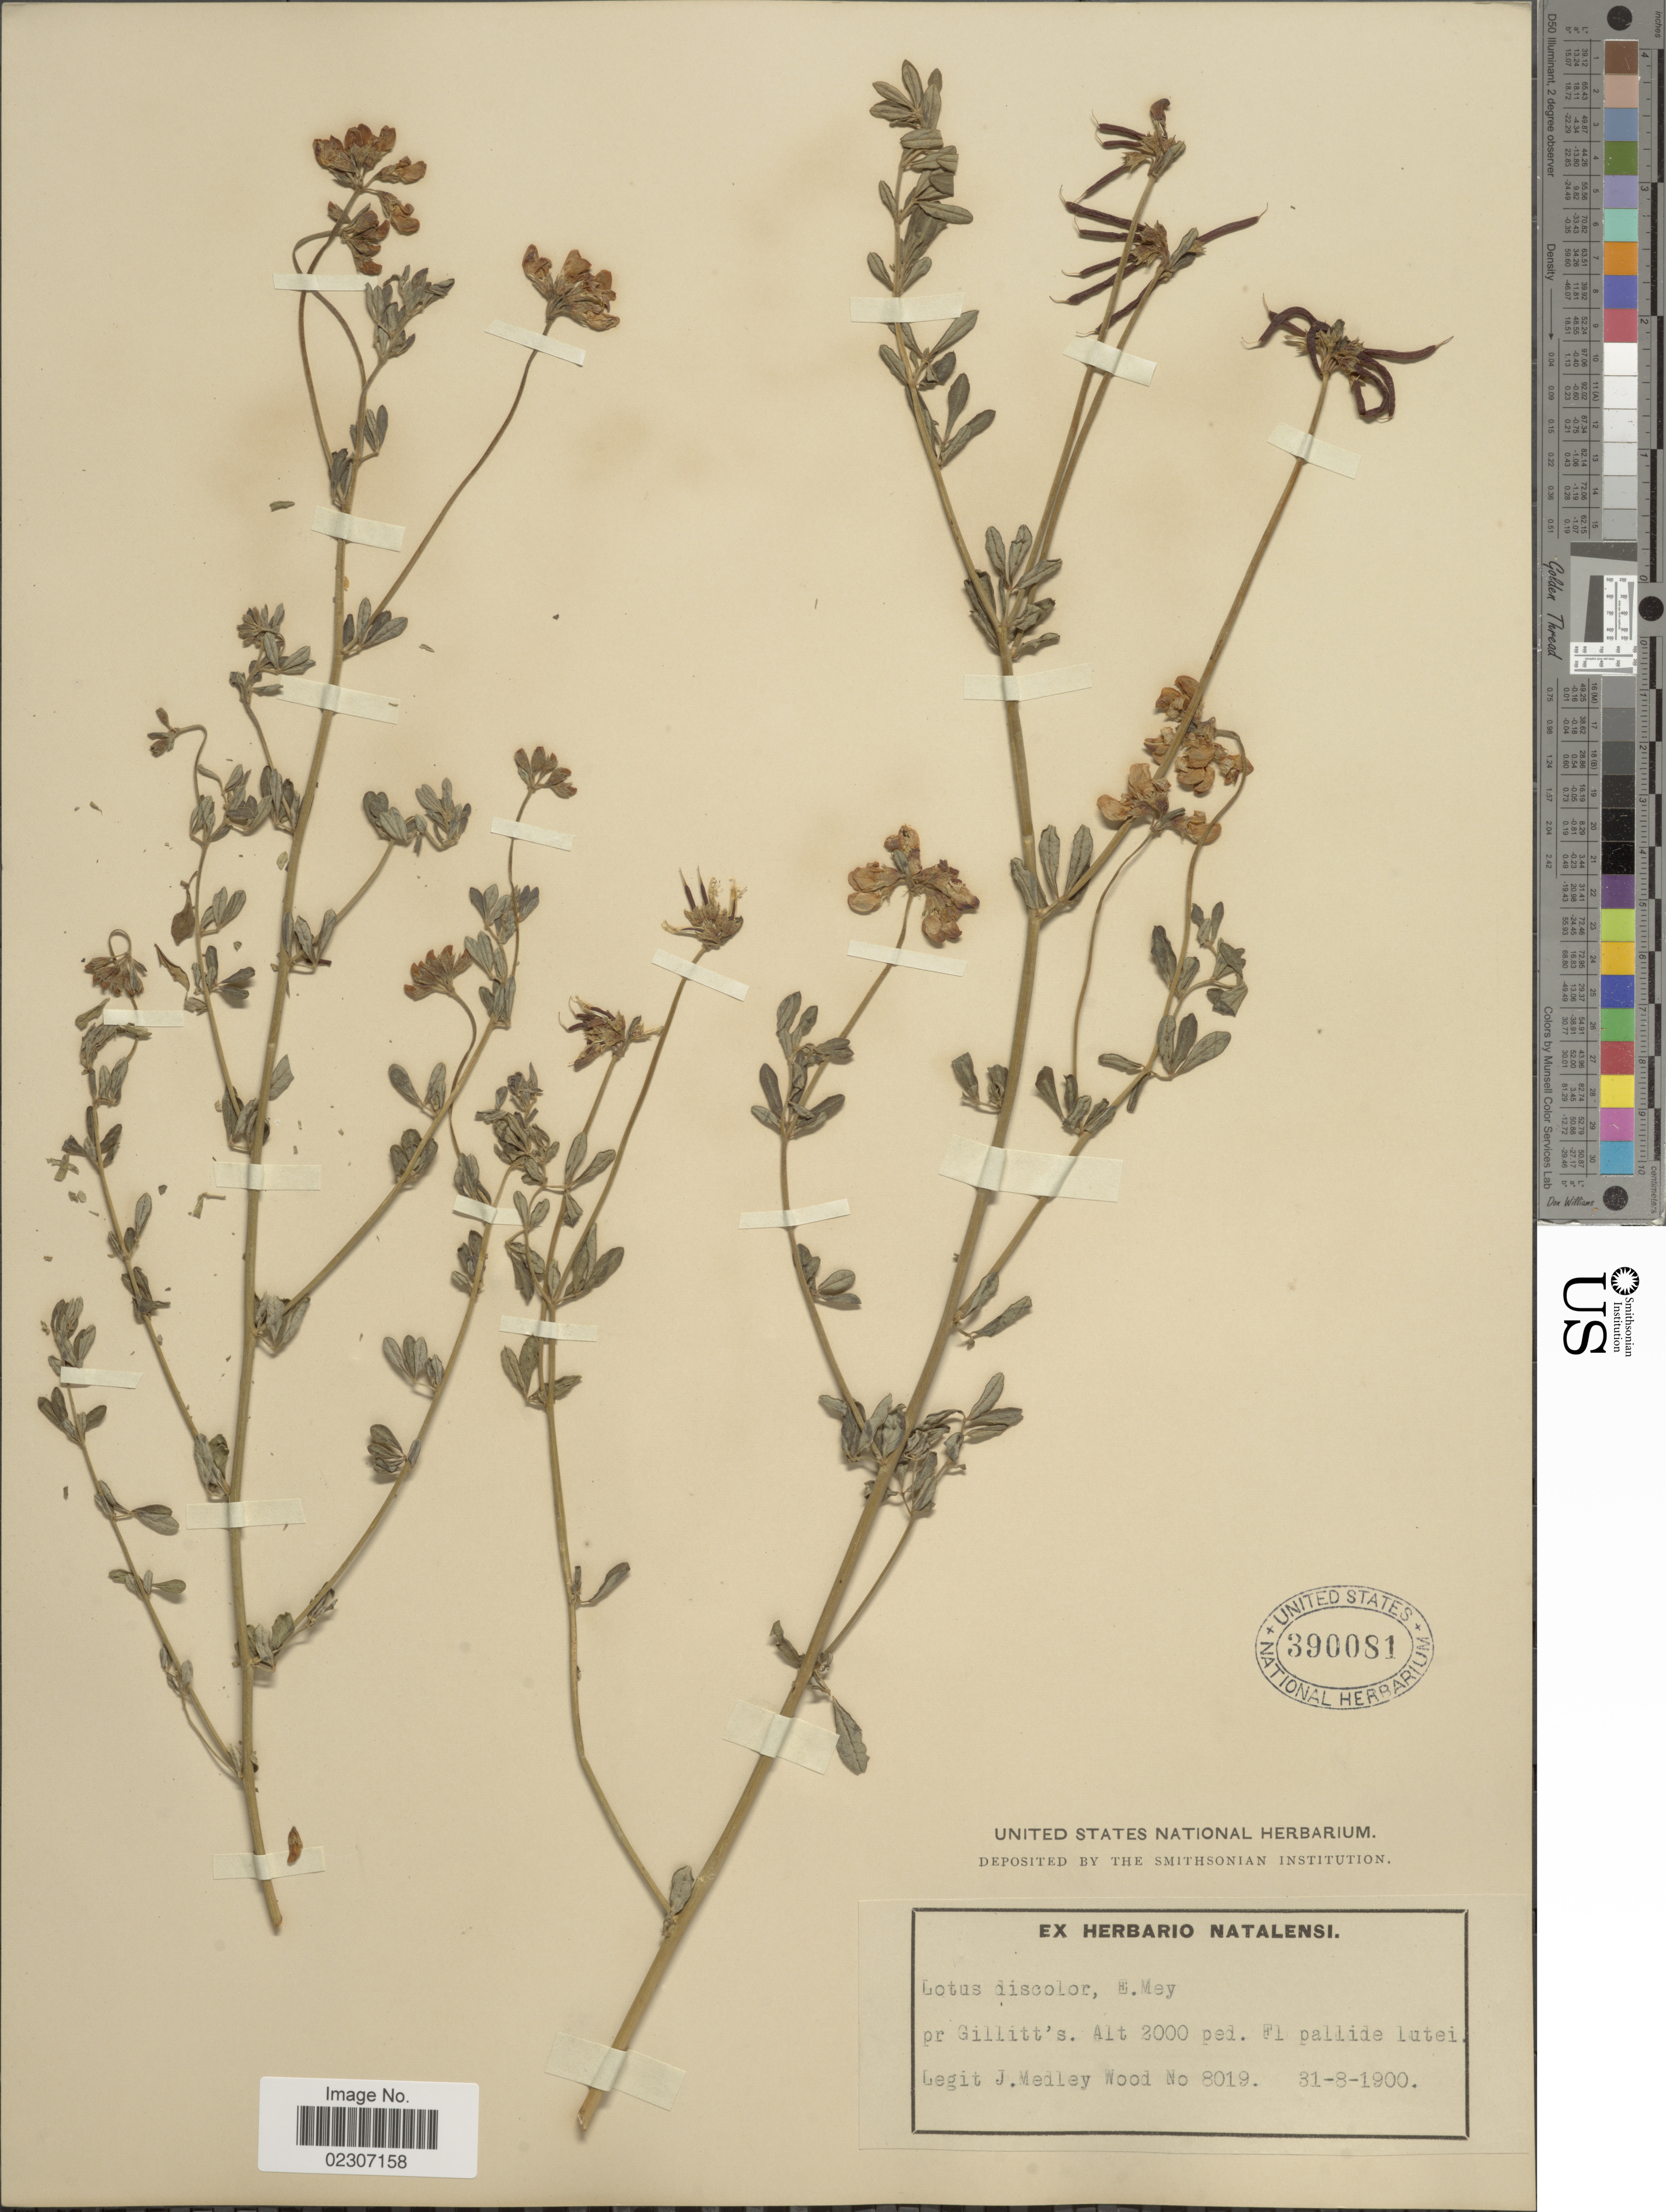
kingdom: Plantae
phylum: Tracheophyta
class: Magnoliopsida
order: Fabales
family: Fabaceae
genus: Lotus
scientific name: Lotus discolor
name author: E. Mey.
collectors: J. Medley Wood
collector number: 8019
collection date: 1900-08-31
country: South Africa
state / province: KwaZulu-Natal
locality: Pr Gillitt's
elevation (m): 610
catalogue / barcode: US 390081